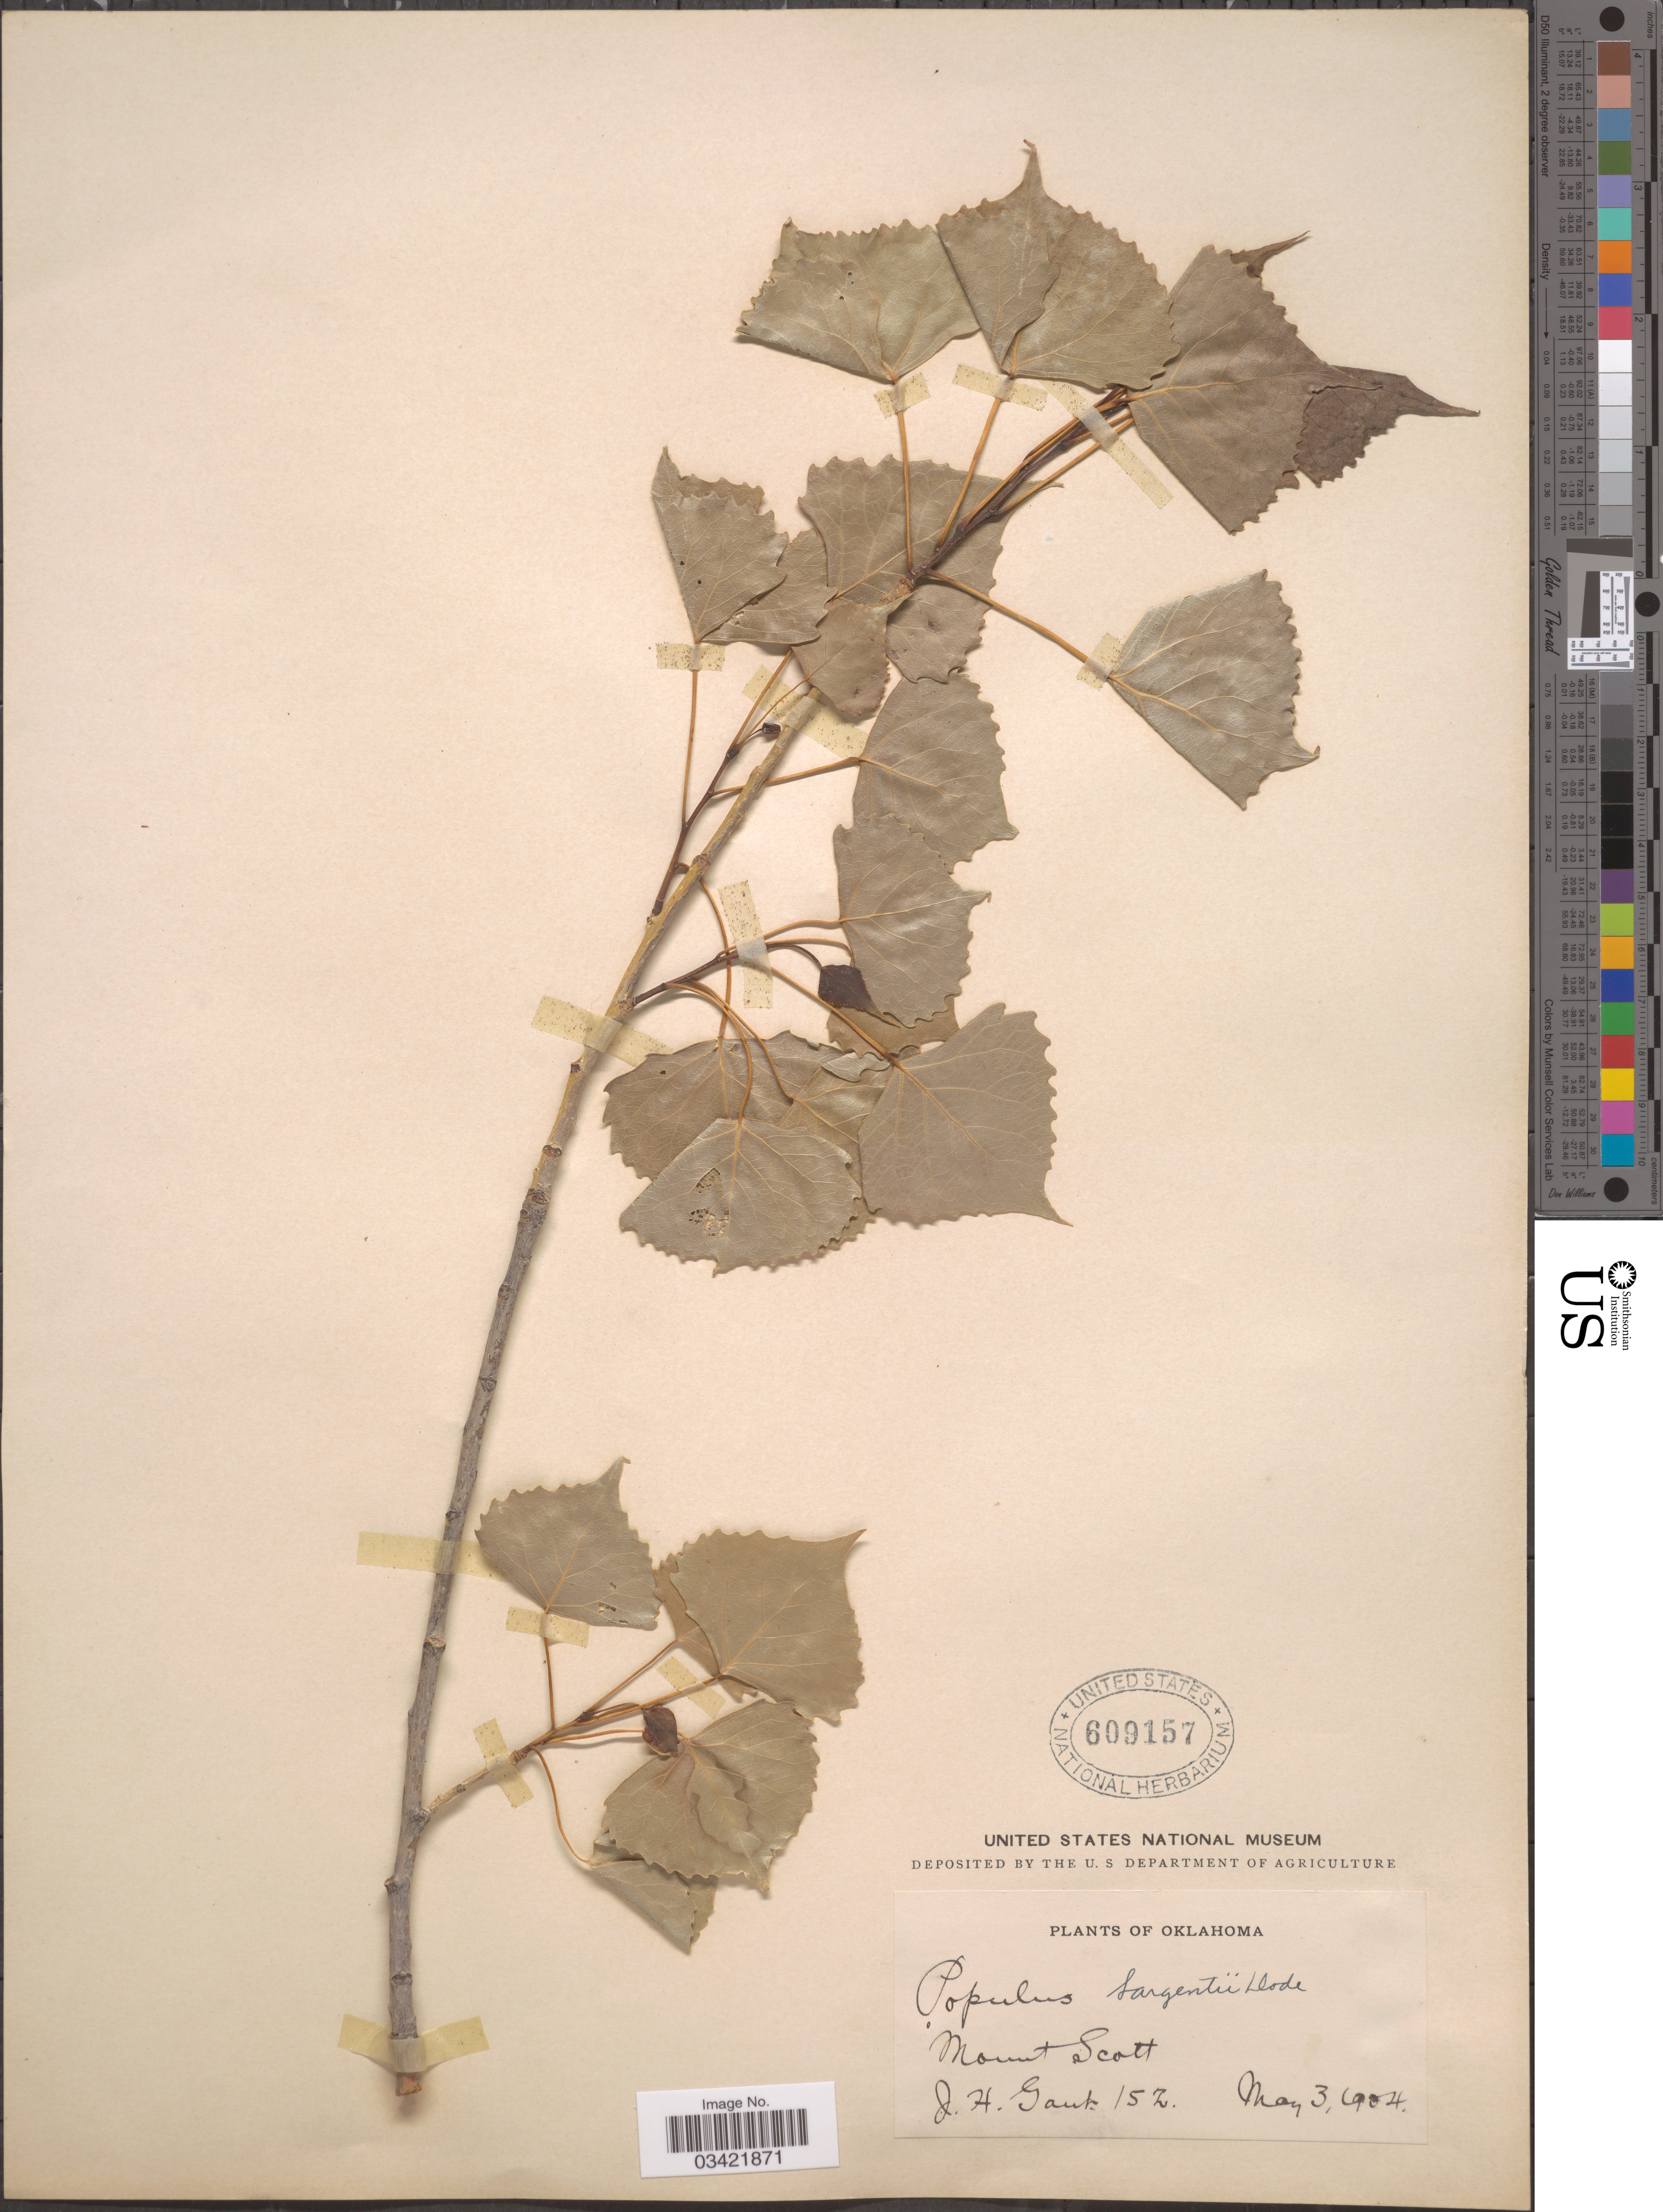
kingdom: Plantae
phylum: Tracheophyta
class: Magnoliopsida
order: Malpighiales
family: Salicaceae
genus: Populus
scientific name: Populus deltoides subsp. monilifera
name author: (Aiton) Eckenw.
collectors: J. Gaut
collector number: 152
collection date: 1904-05-03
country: United States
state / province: Oklahoma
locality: Mount Scott.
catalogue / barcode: US 609157